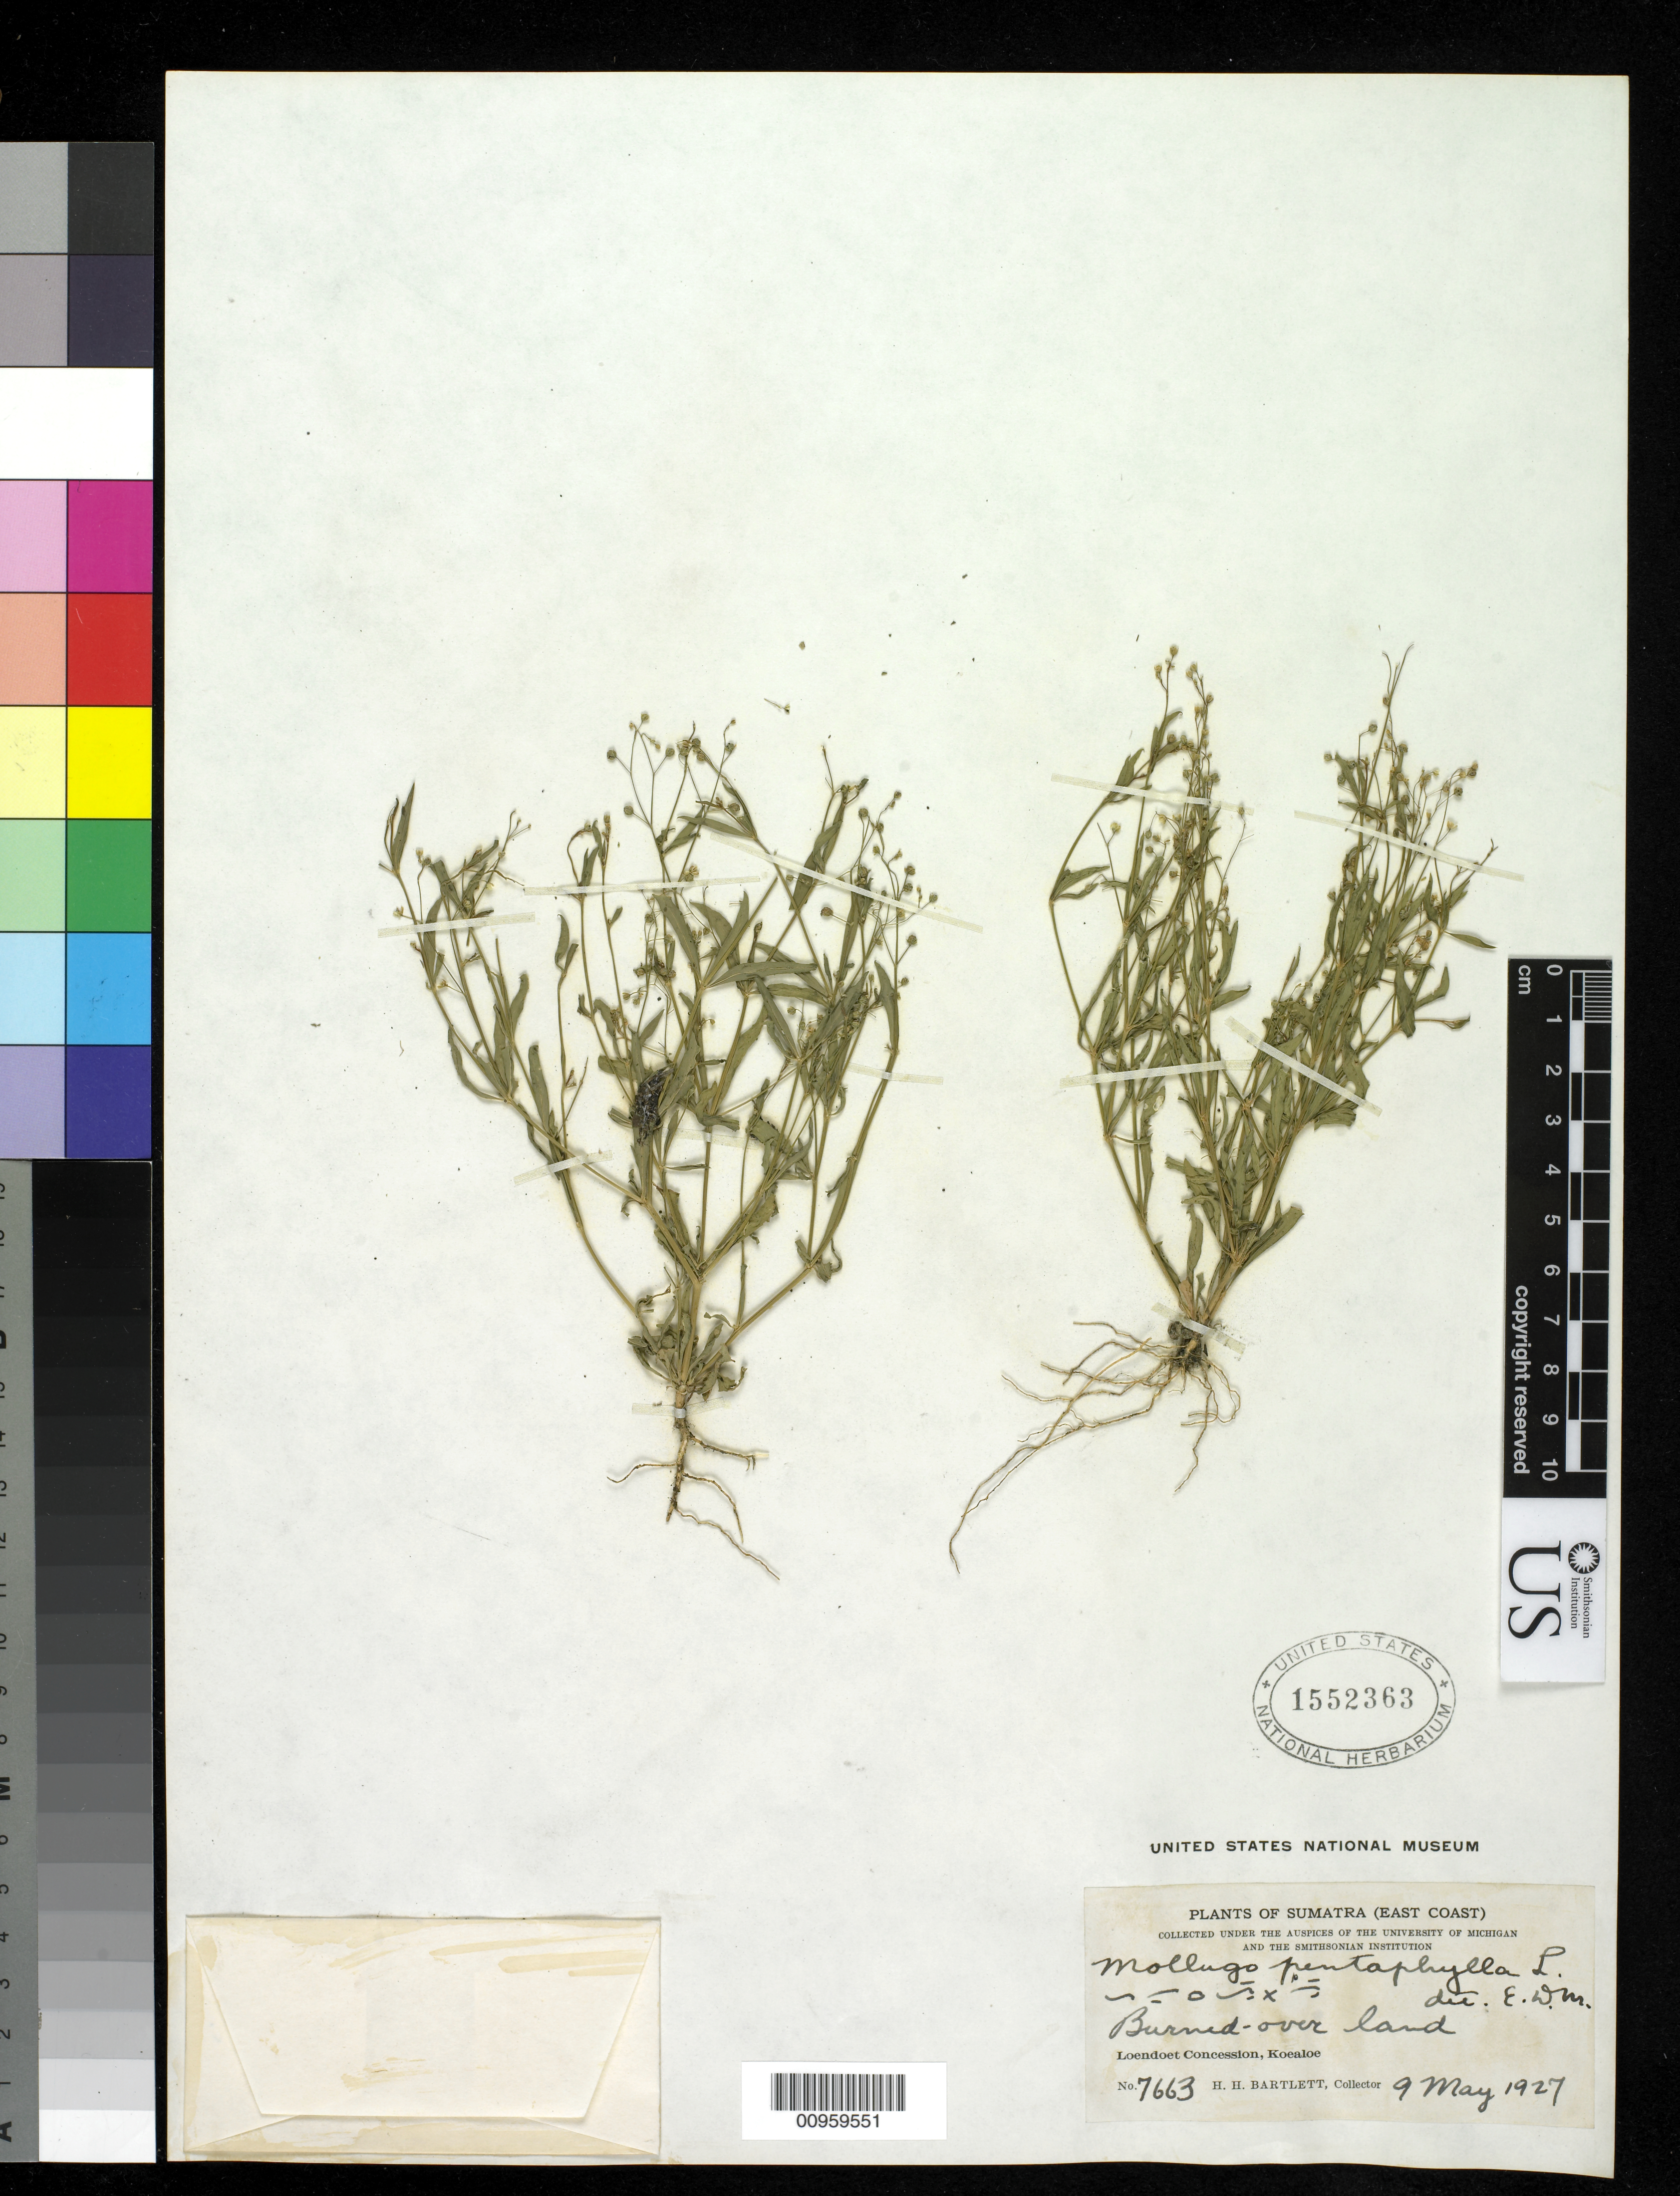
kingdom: Plantae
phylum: Tracheophyta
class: Magnoliopsida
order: Caryophyllales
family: Molluginaceae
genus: Trigastrotheca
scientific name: Trigastrotheca pentaphylla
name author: (L.) Thulin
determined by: Strong, Mark T., (BOT), Smithsonian Institution - National Museum of Natural History (UNITED STATES)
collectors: H. H. Bartlett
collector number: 7663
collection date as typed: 09 May 1927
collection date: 1927-05-09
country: Indonesia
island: Sumatra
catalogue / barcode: US 1552363